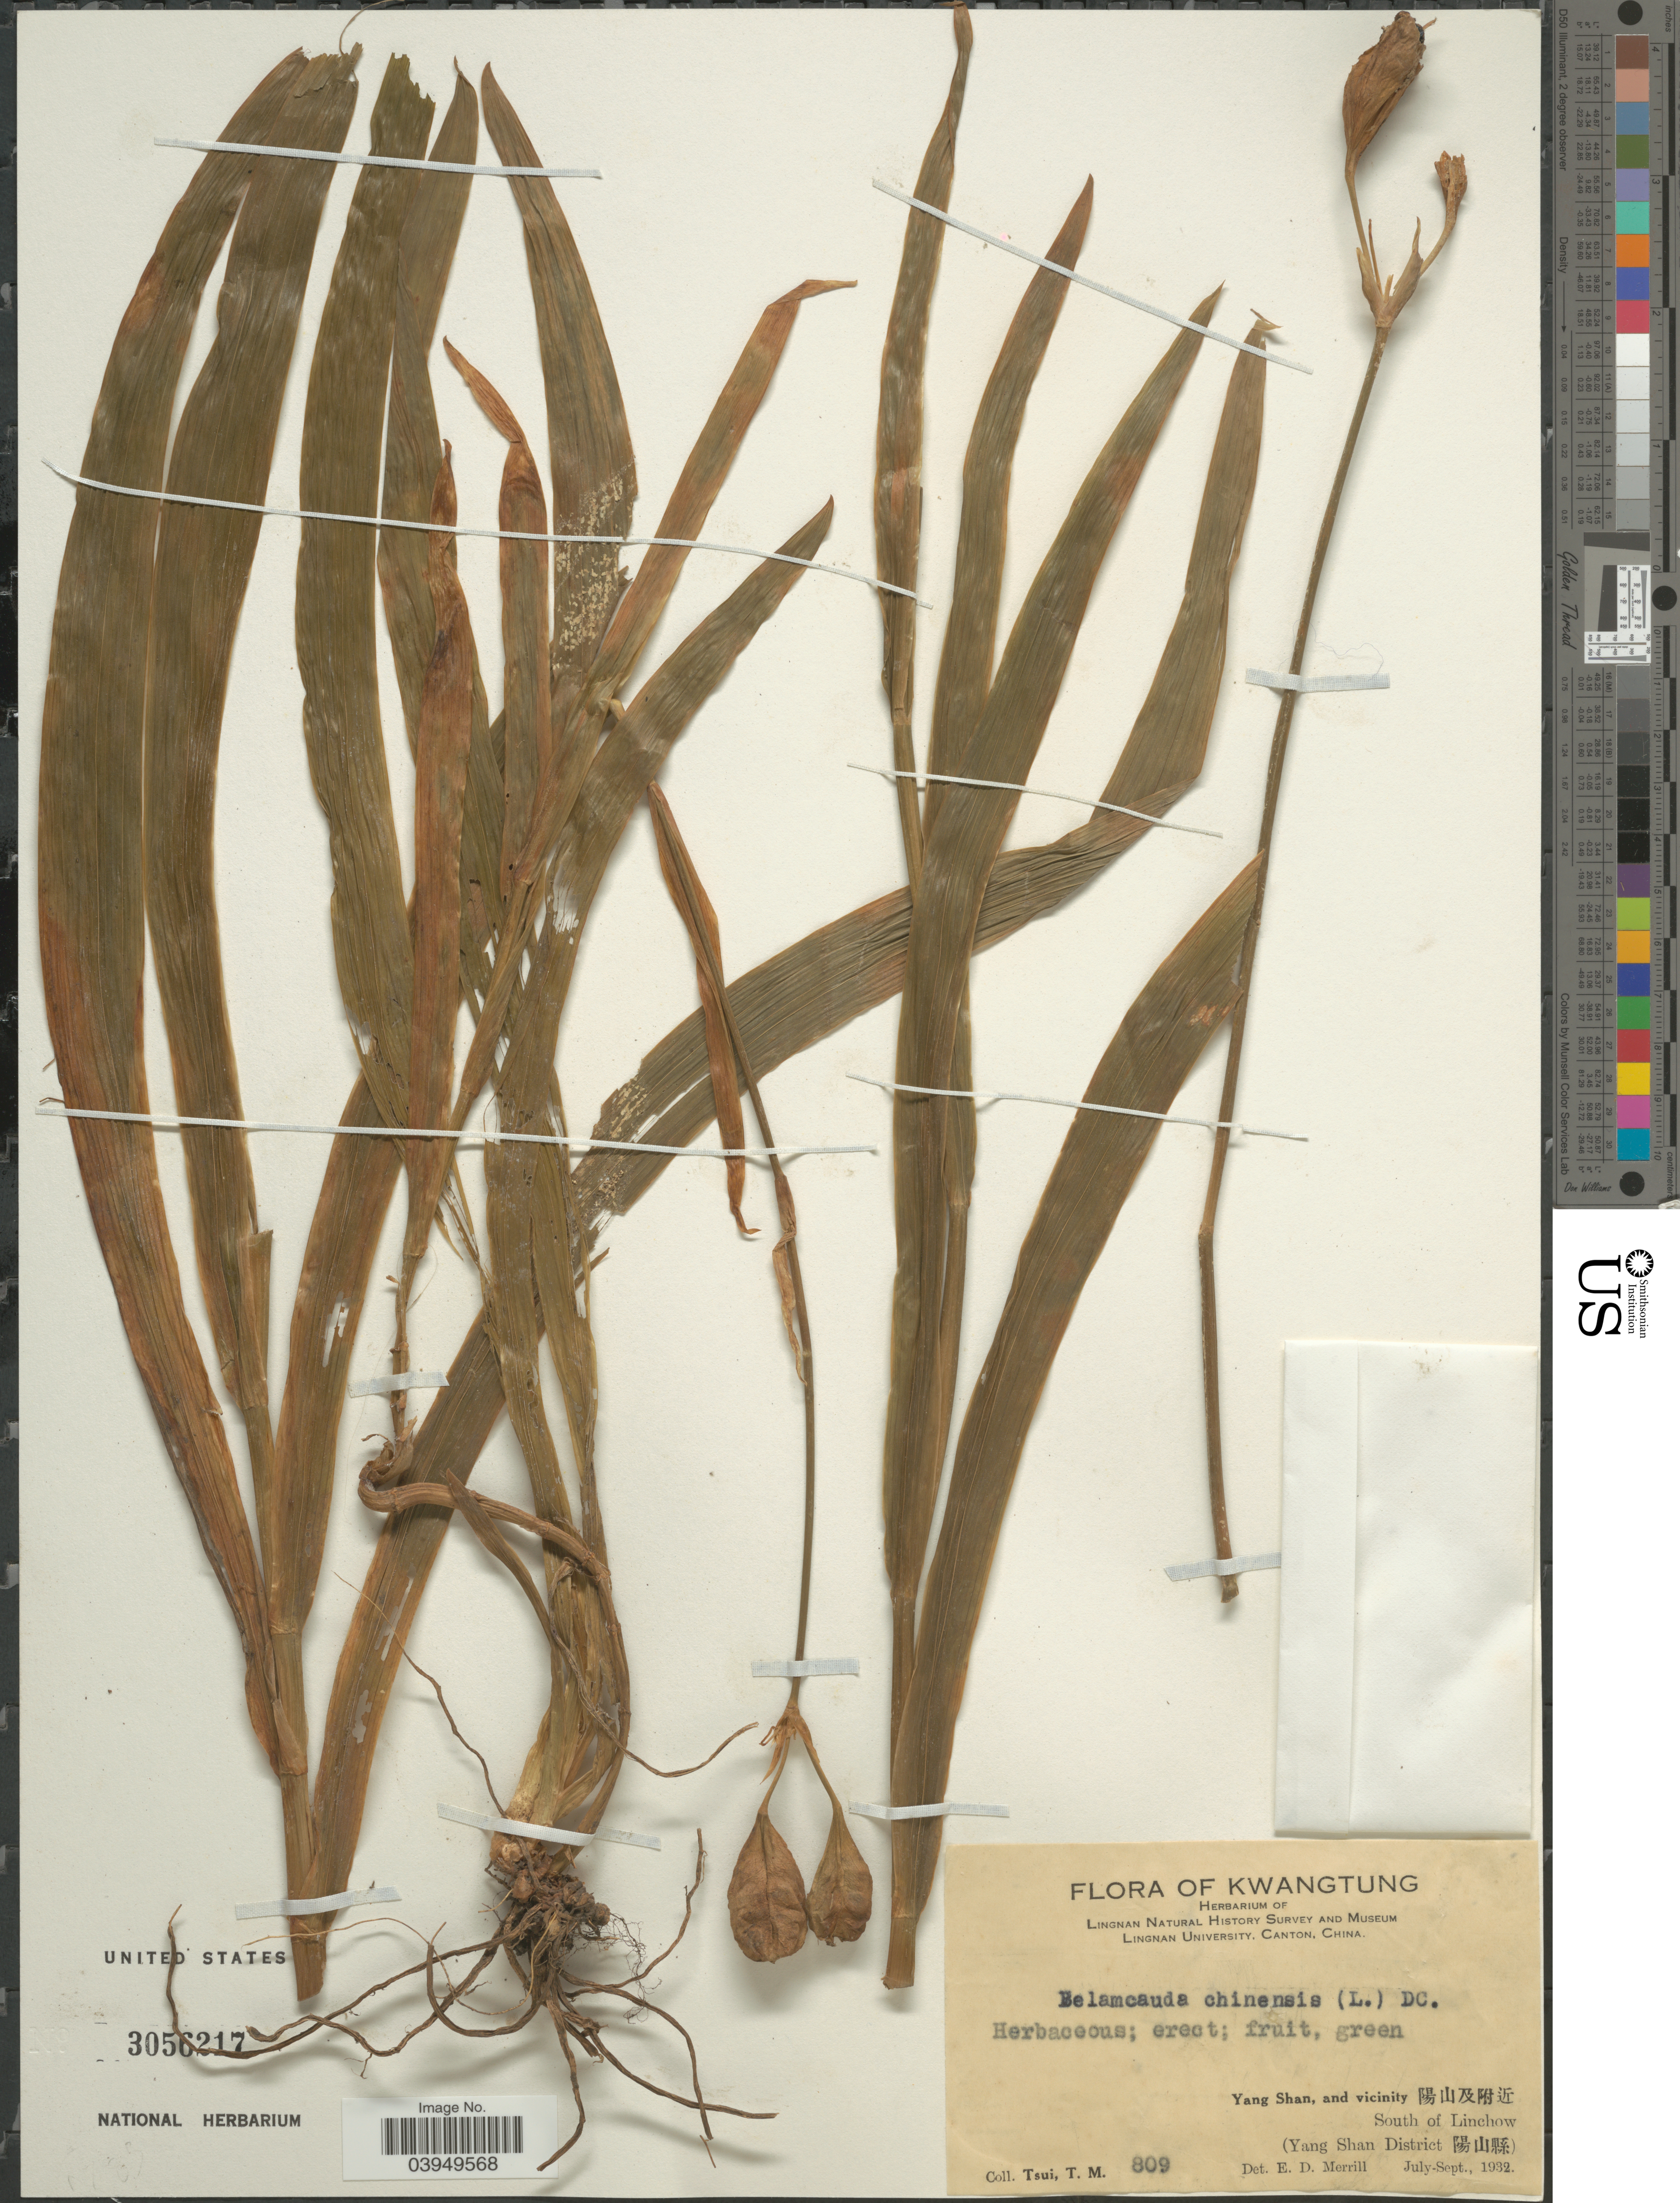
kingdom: Plantae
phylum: Tracheophyta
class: Liliopsida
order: Asparagales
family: Iridaceae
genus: Iris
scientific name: Iris chinensis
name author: Curtis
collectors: T. Tsui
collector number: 809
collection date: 1932-07/1932-09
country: China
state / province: Guangdong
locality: Kwangtung. Yang Shan, and vicinity X. South of Linchow (Yang Shan District X).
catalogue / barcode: US 3056217